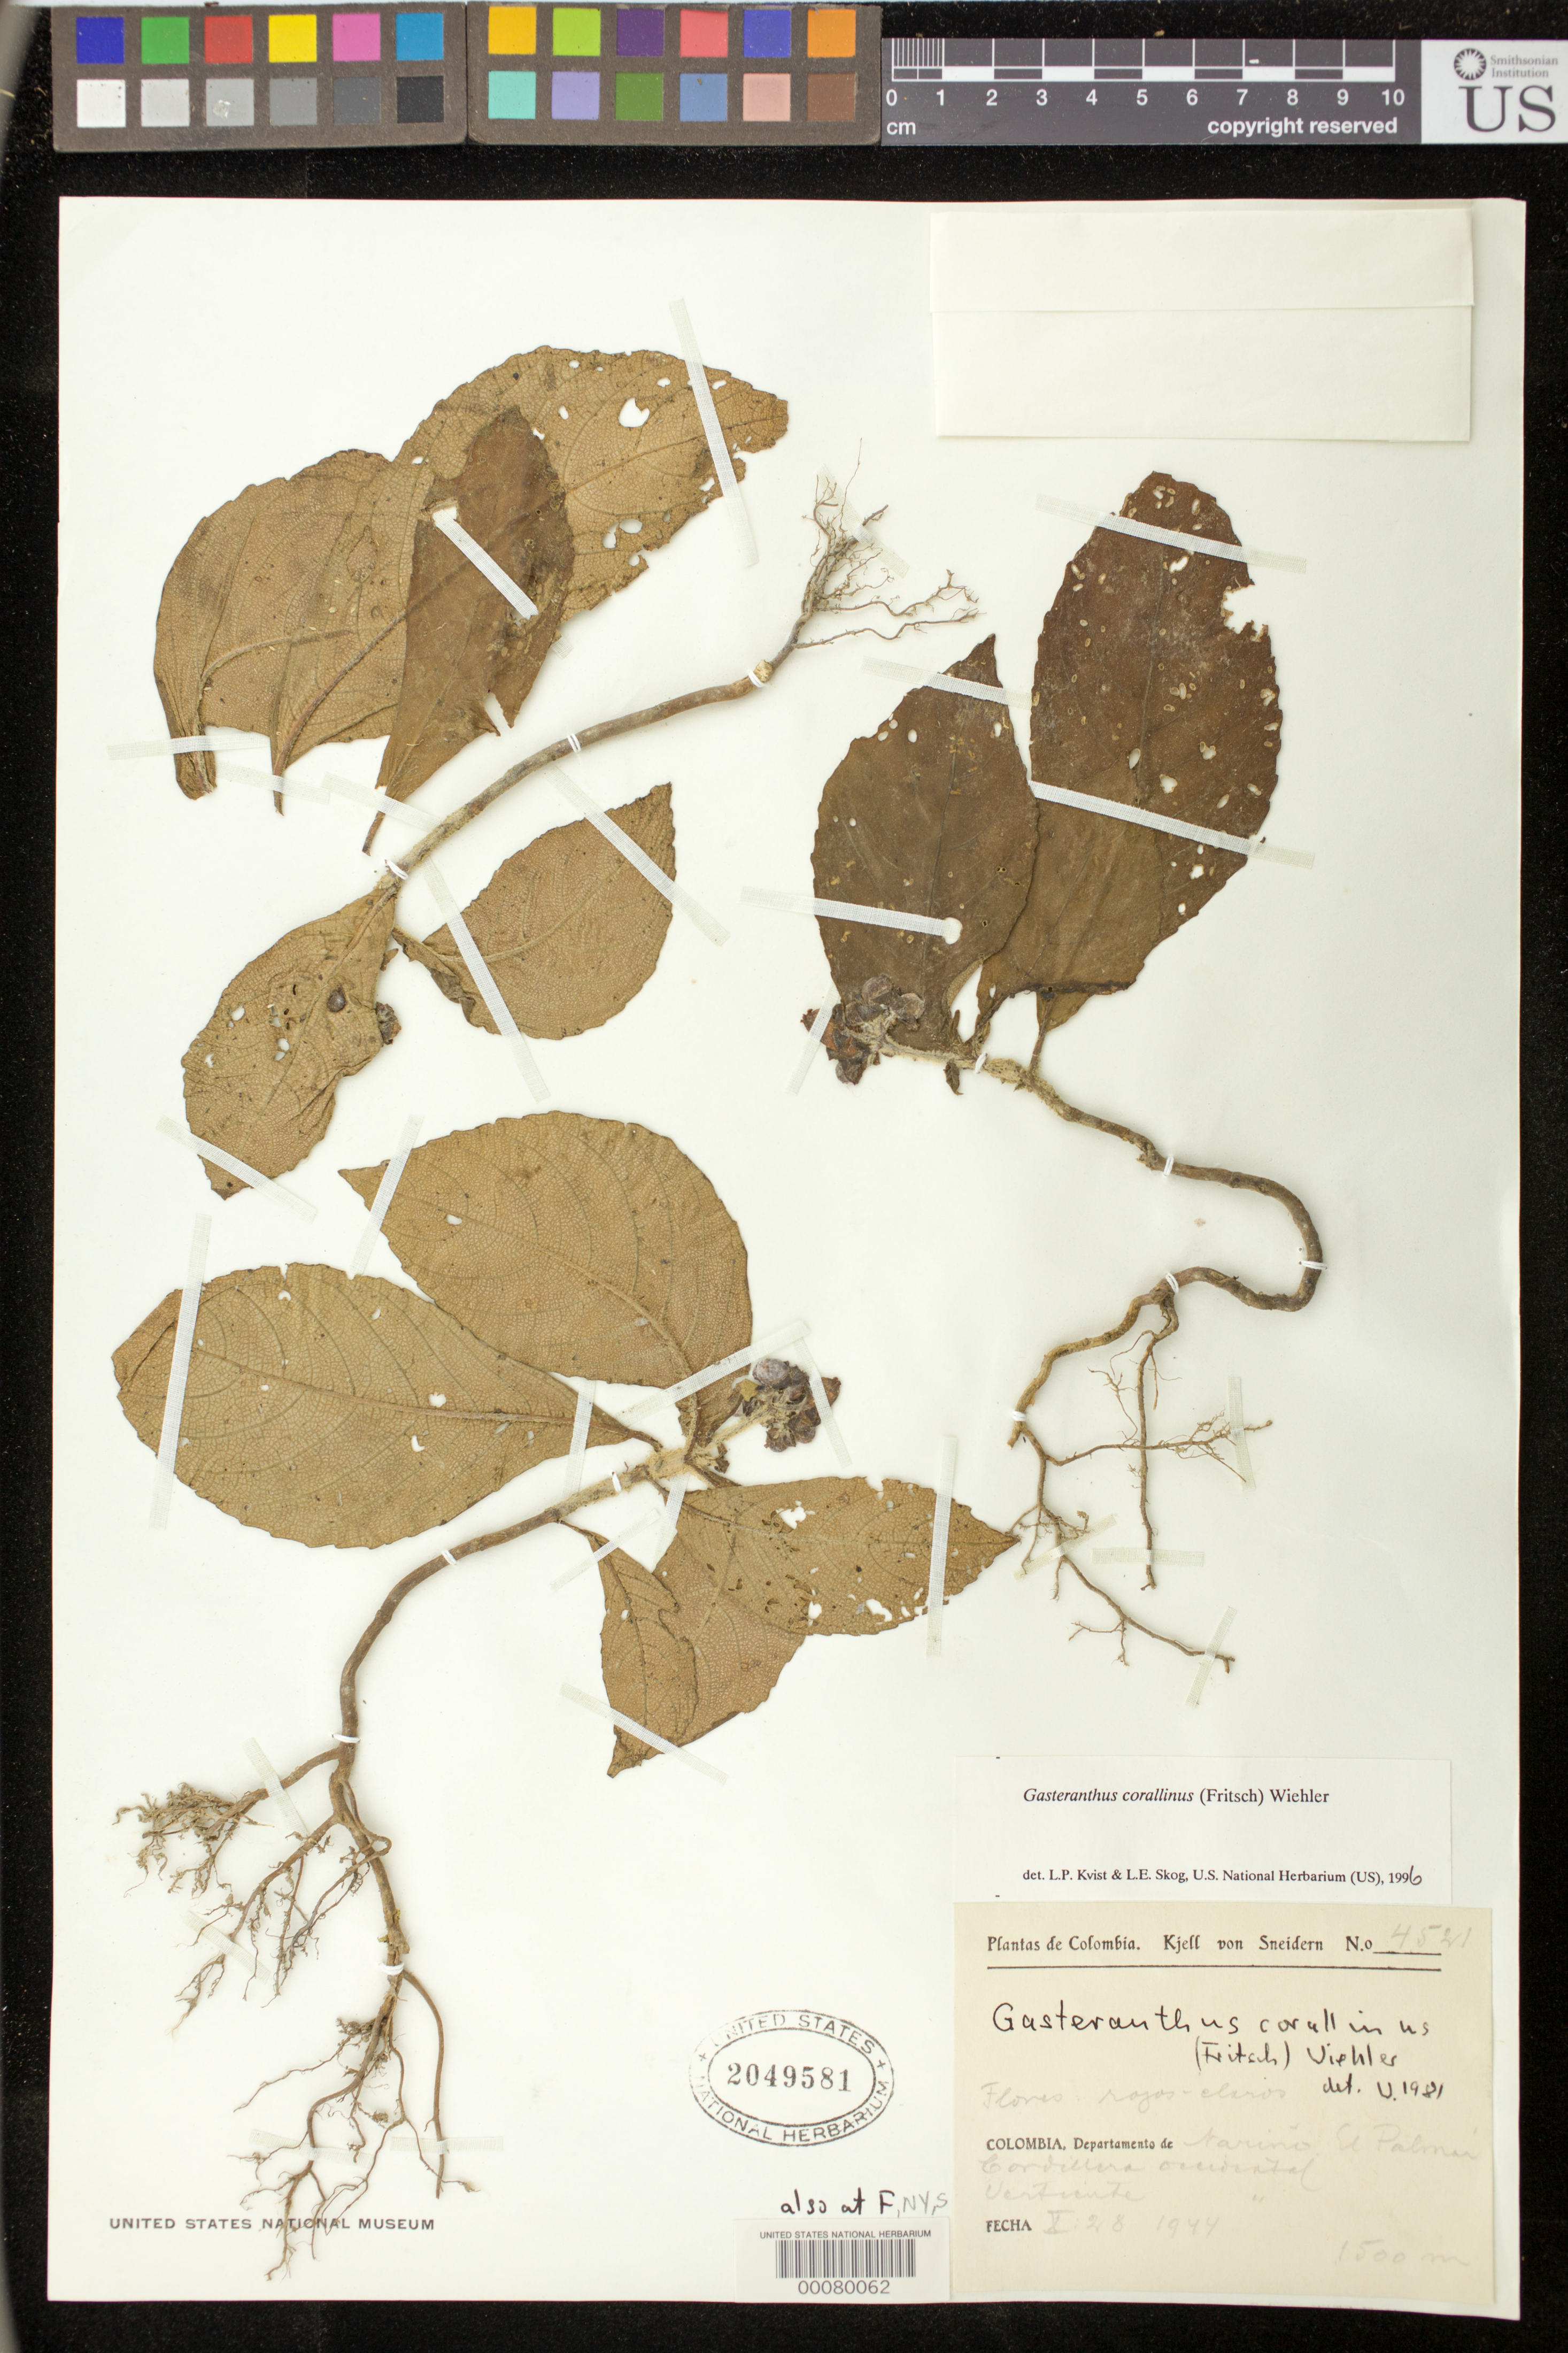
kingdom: Plantae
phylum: Tracheophyta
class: Magnoliopsida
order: Lamiales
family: Gesneriaceae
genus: Gasteranthus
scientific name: Gasteranthus corallinus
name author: (Fritsch) Wiehler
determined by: Skog, Laurence E.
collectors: K. von Sneidern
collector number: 4521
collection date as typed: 28 Oct 1944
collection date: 1944-10-28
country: Colombia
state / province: Nariño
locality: El Palmar, Cordillera Occidental, vertiente occidental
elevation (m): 1500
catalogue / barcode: US 2049581